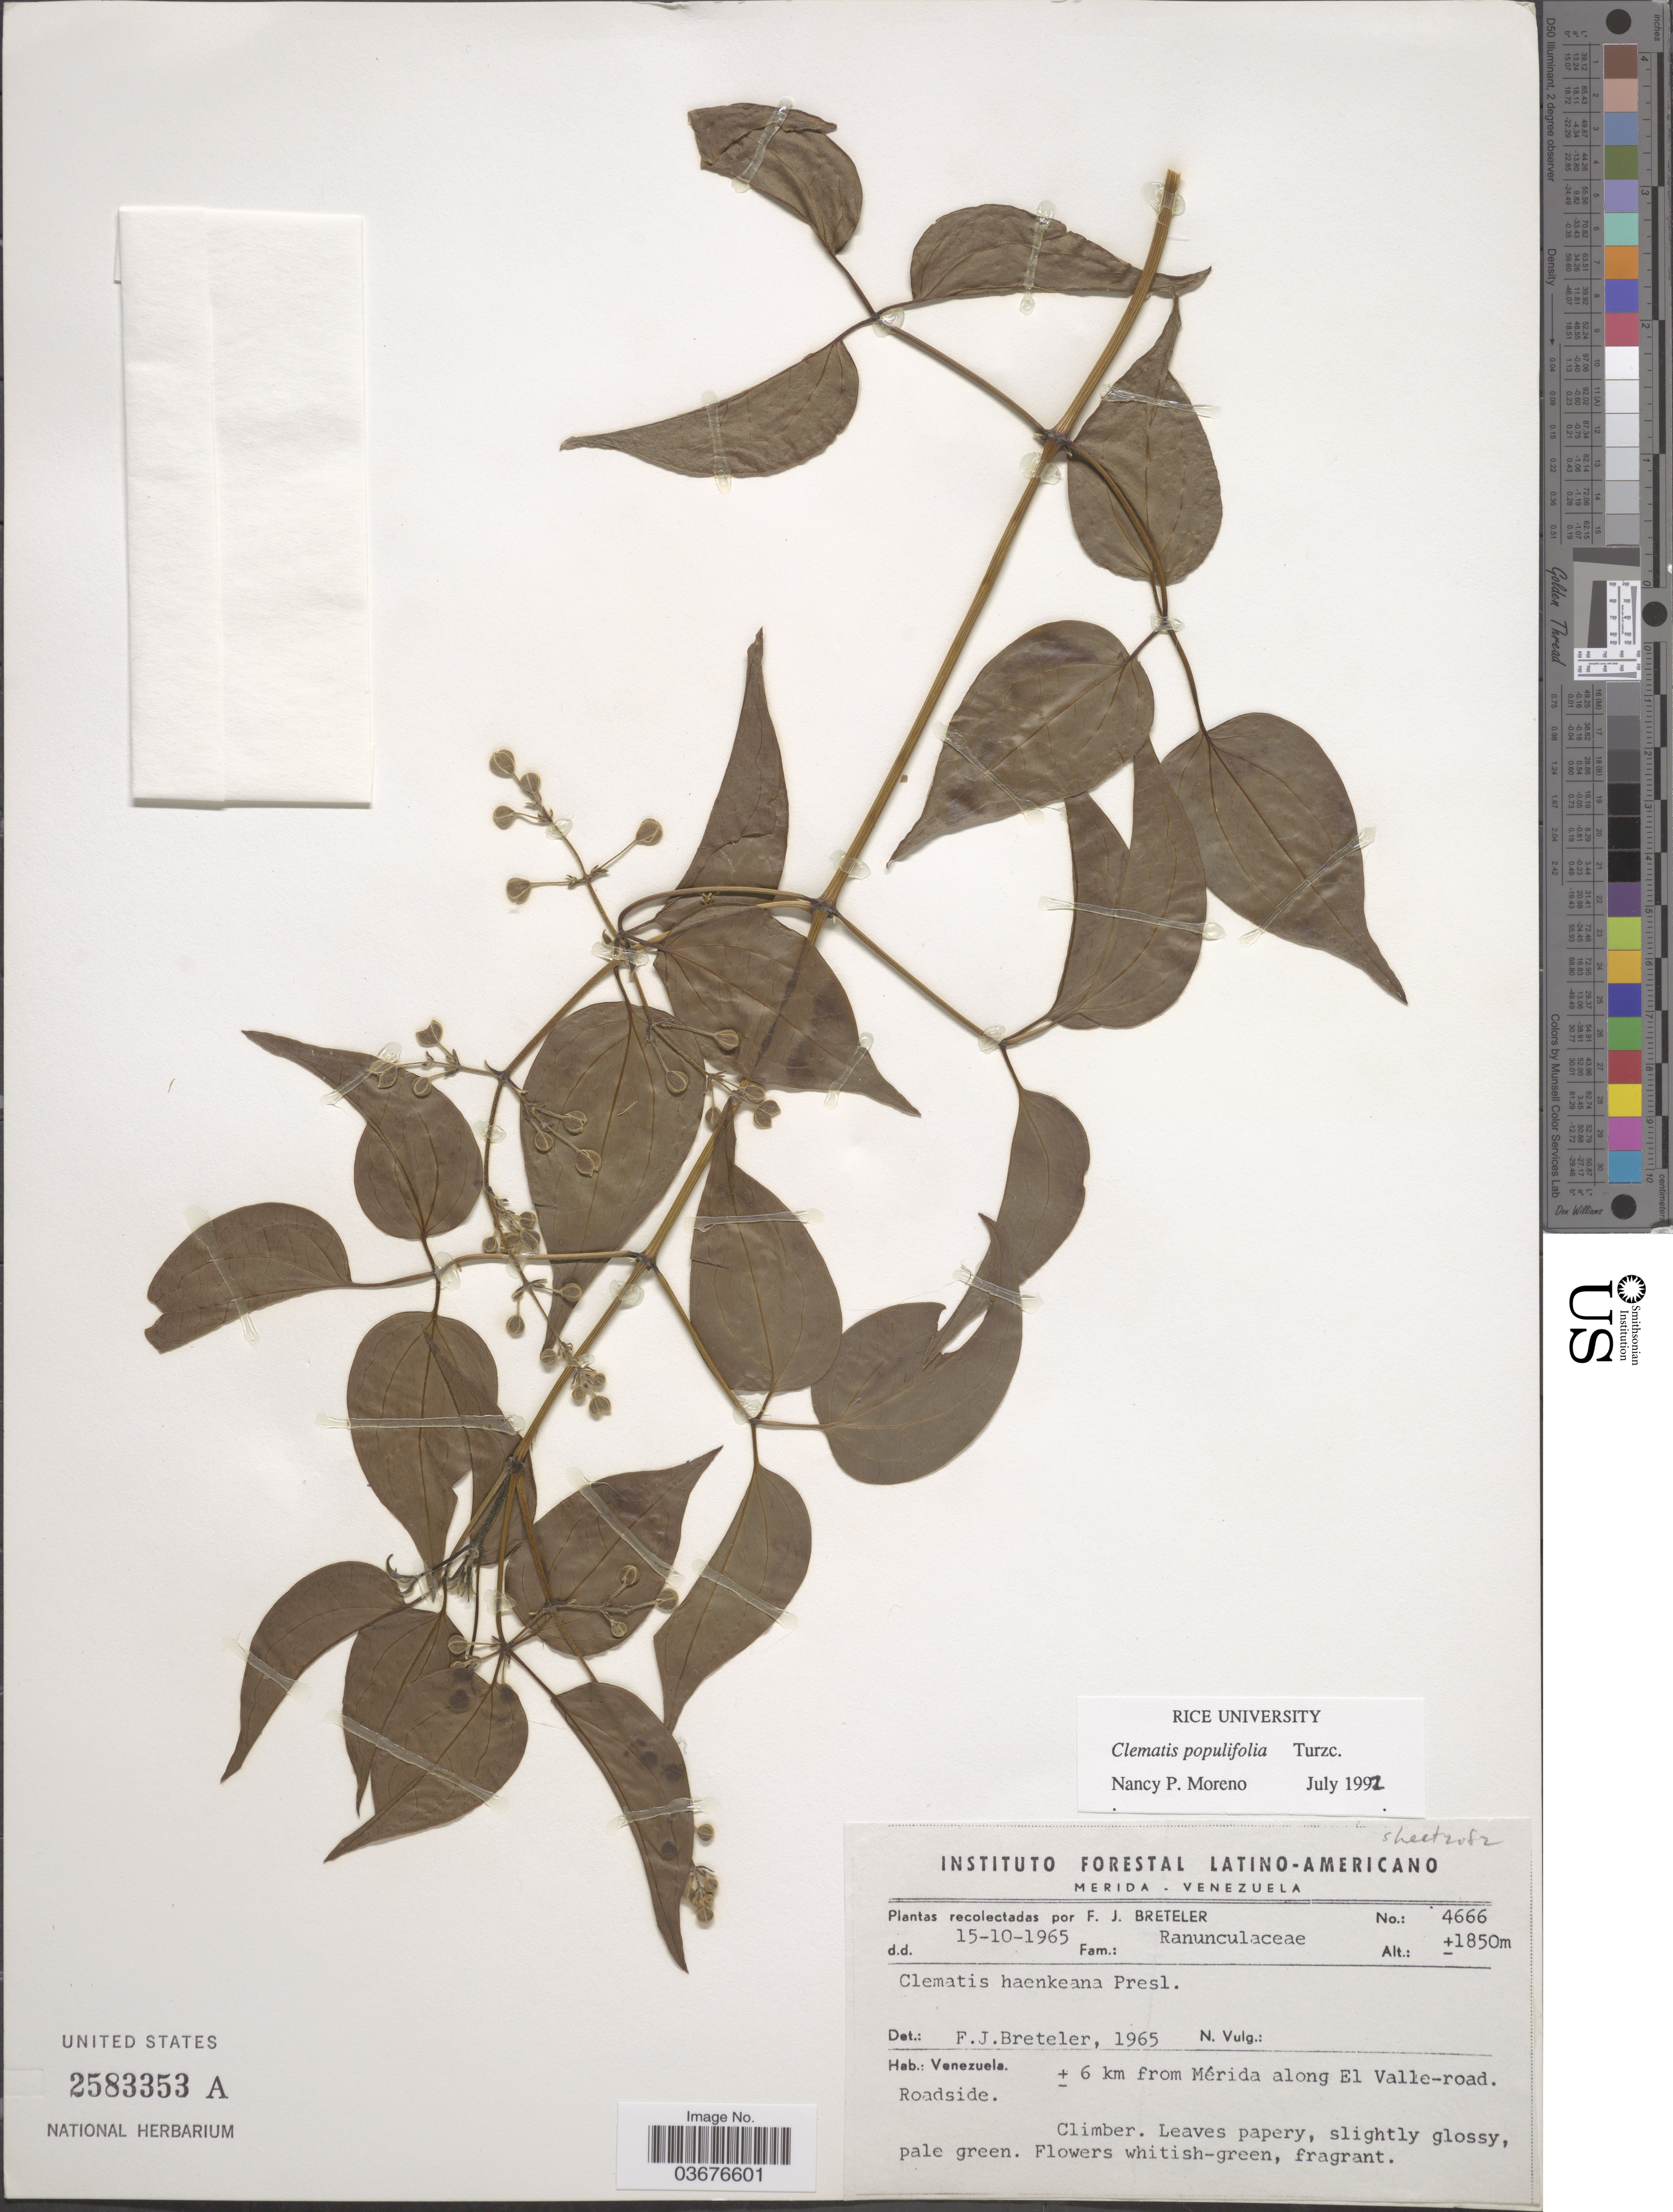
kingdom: Plantae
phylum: Tracheophyta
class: Magnoliopsida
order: Ranunculales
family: Ranunculaceae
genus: Clematis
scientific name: Clematis populifolia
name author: Turcz.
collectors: F. J. Breteler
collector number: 4666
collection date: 1965-10-15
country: Venezuela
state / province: Mérida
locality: ± 6 km from Mérida along El Valle-road.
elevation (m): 1850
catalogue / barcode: US 2583353A